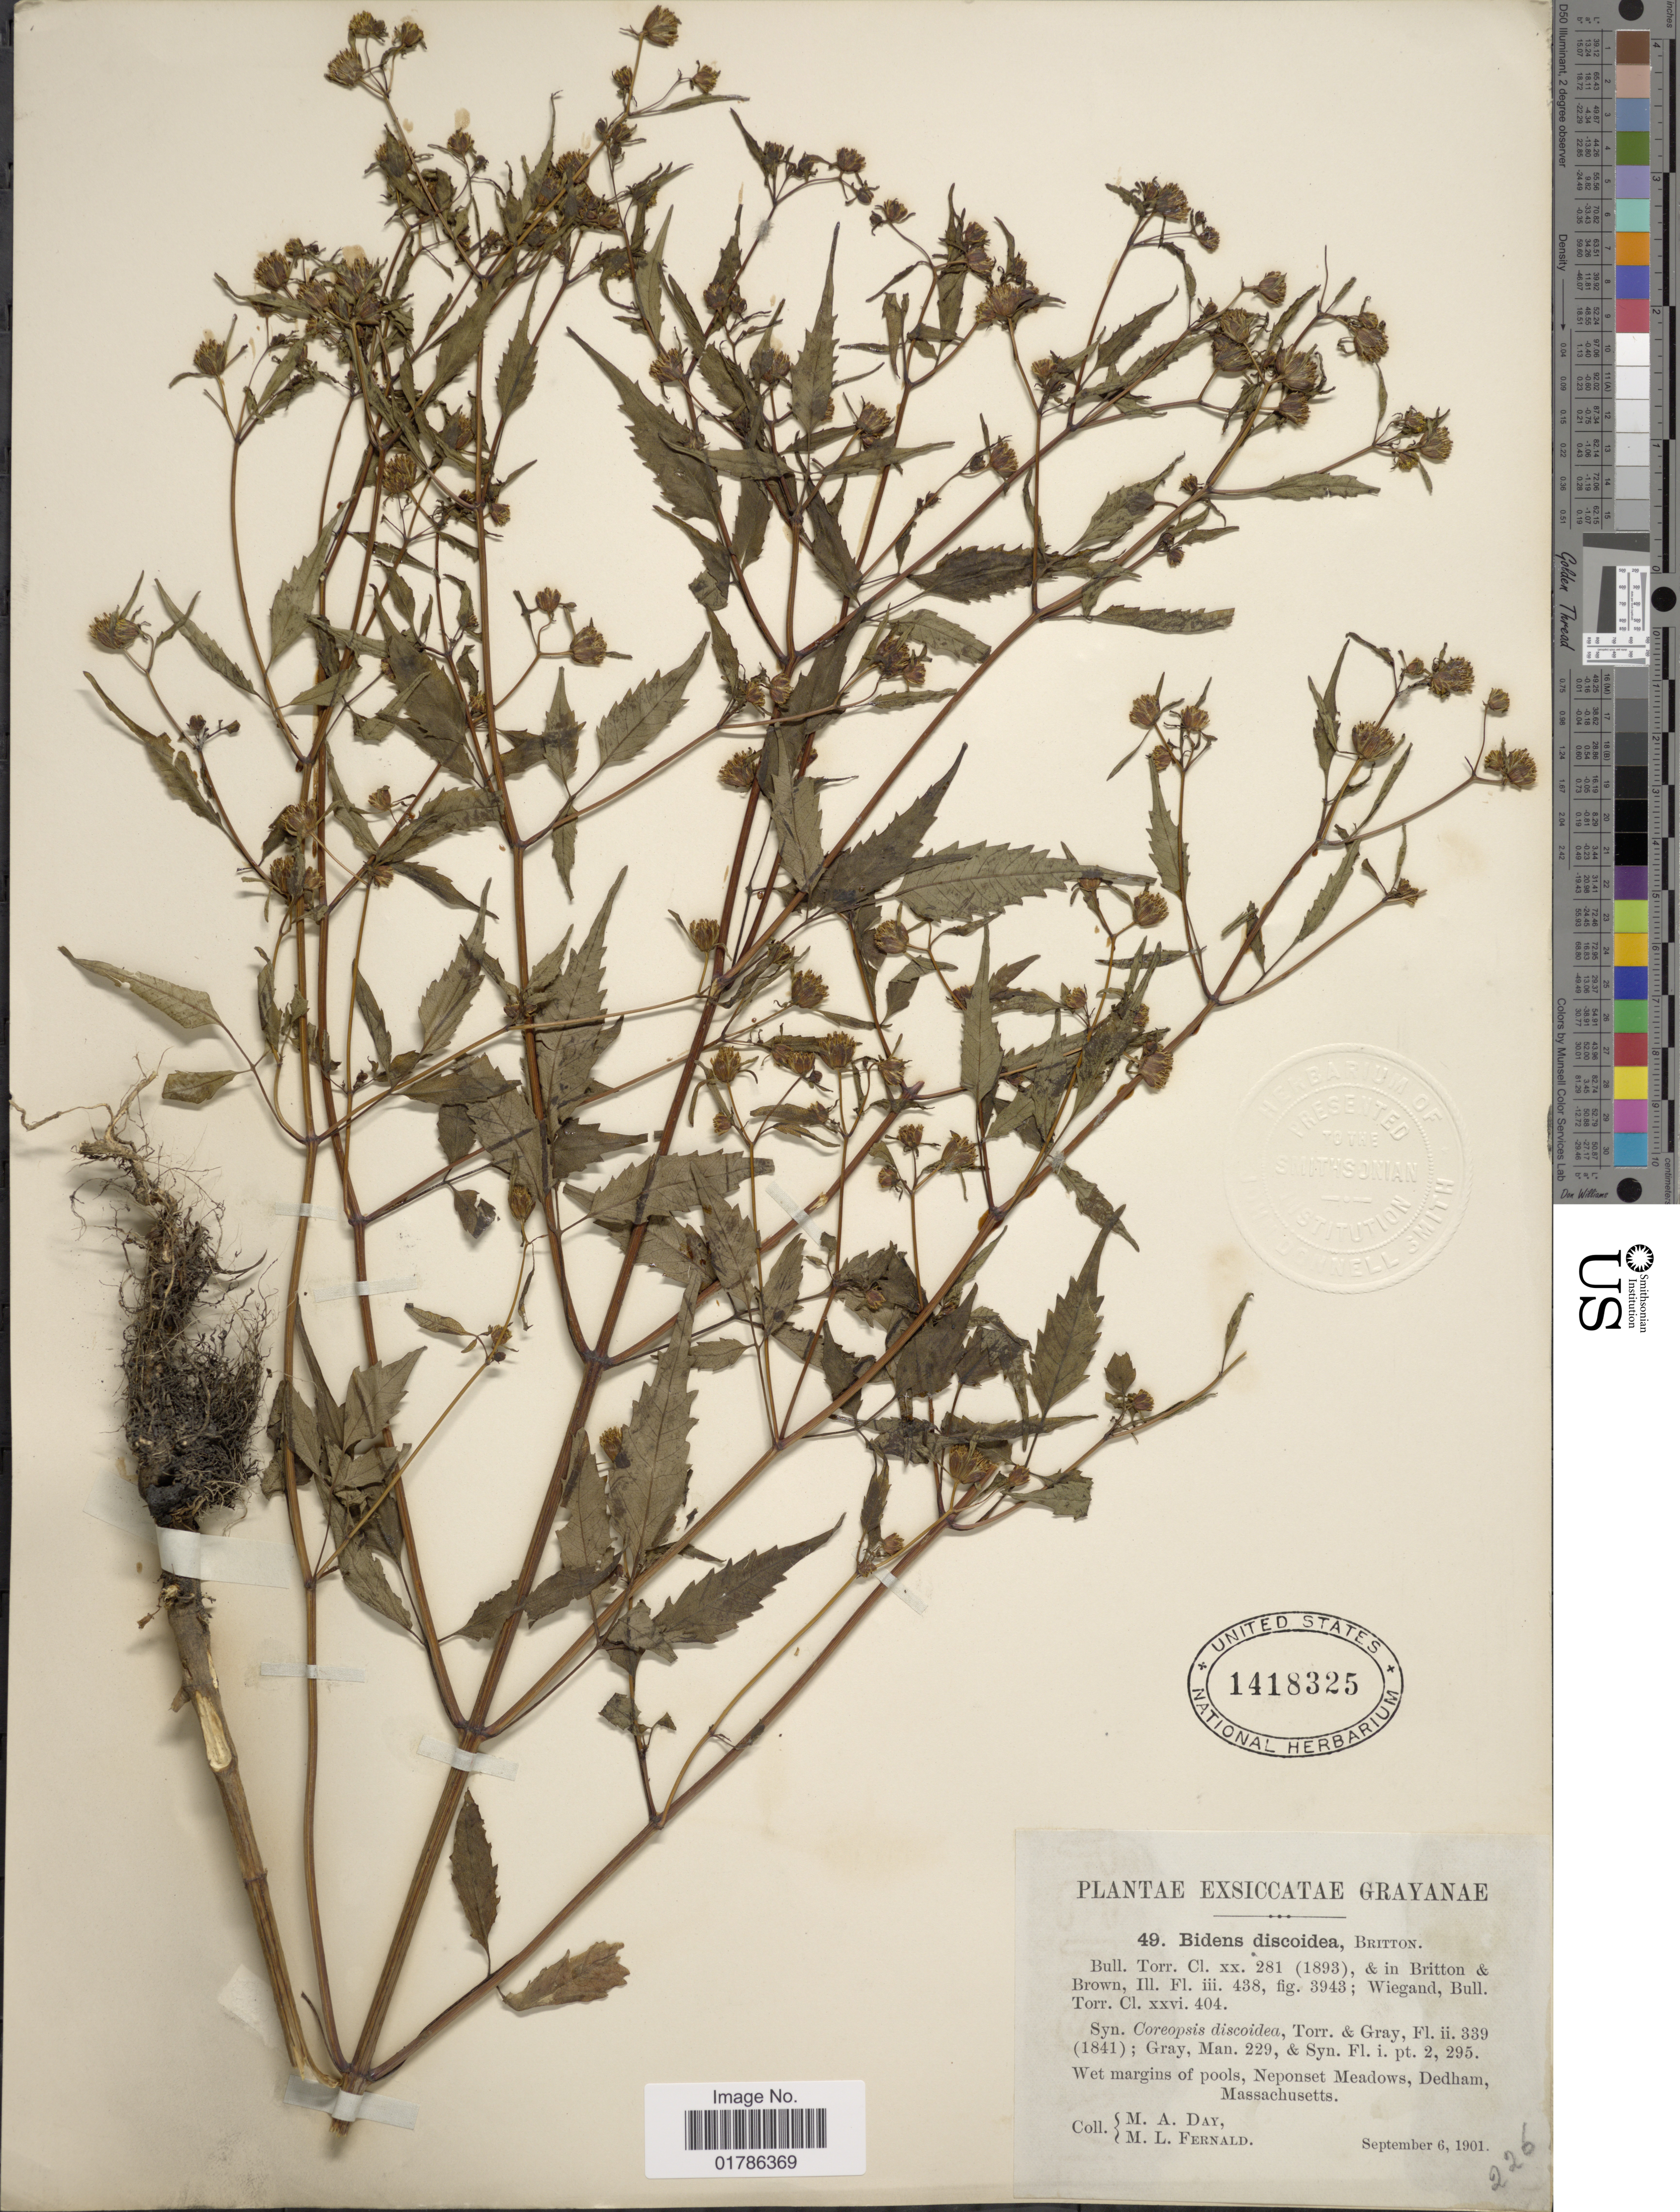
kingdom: Plantae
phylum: Tracheophyta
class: Magnoliopsida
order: Asterales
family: Asteraceae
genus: Bidens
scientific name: Bidens discoidea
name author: (Torr. & A. Gray) Britton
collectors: M. Day & M. L. Fernald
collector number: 49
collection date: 1901-09-06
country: United States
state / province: Massachusetts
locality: Exsiccatae Grayanae, Neponset Meadows, Dedham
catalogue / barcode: US 1418325